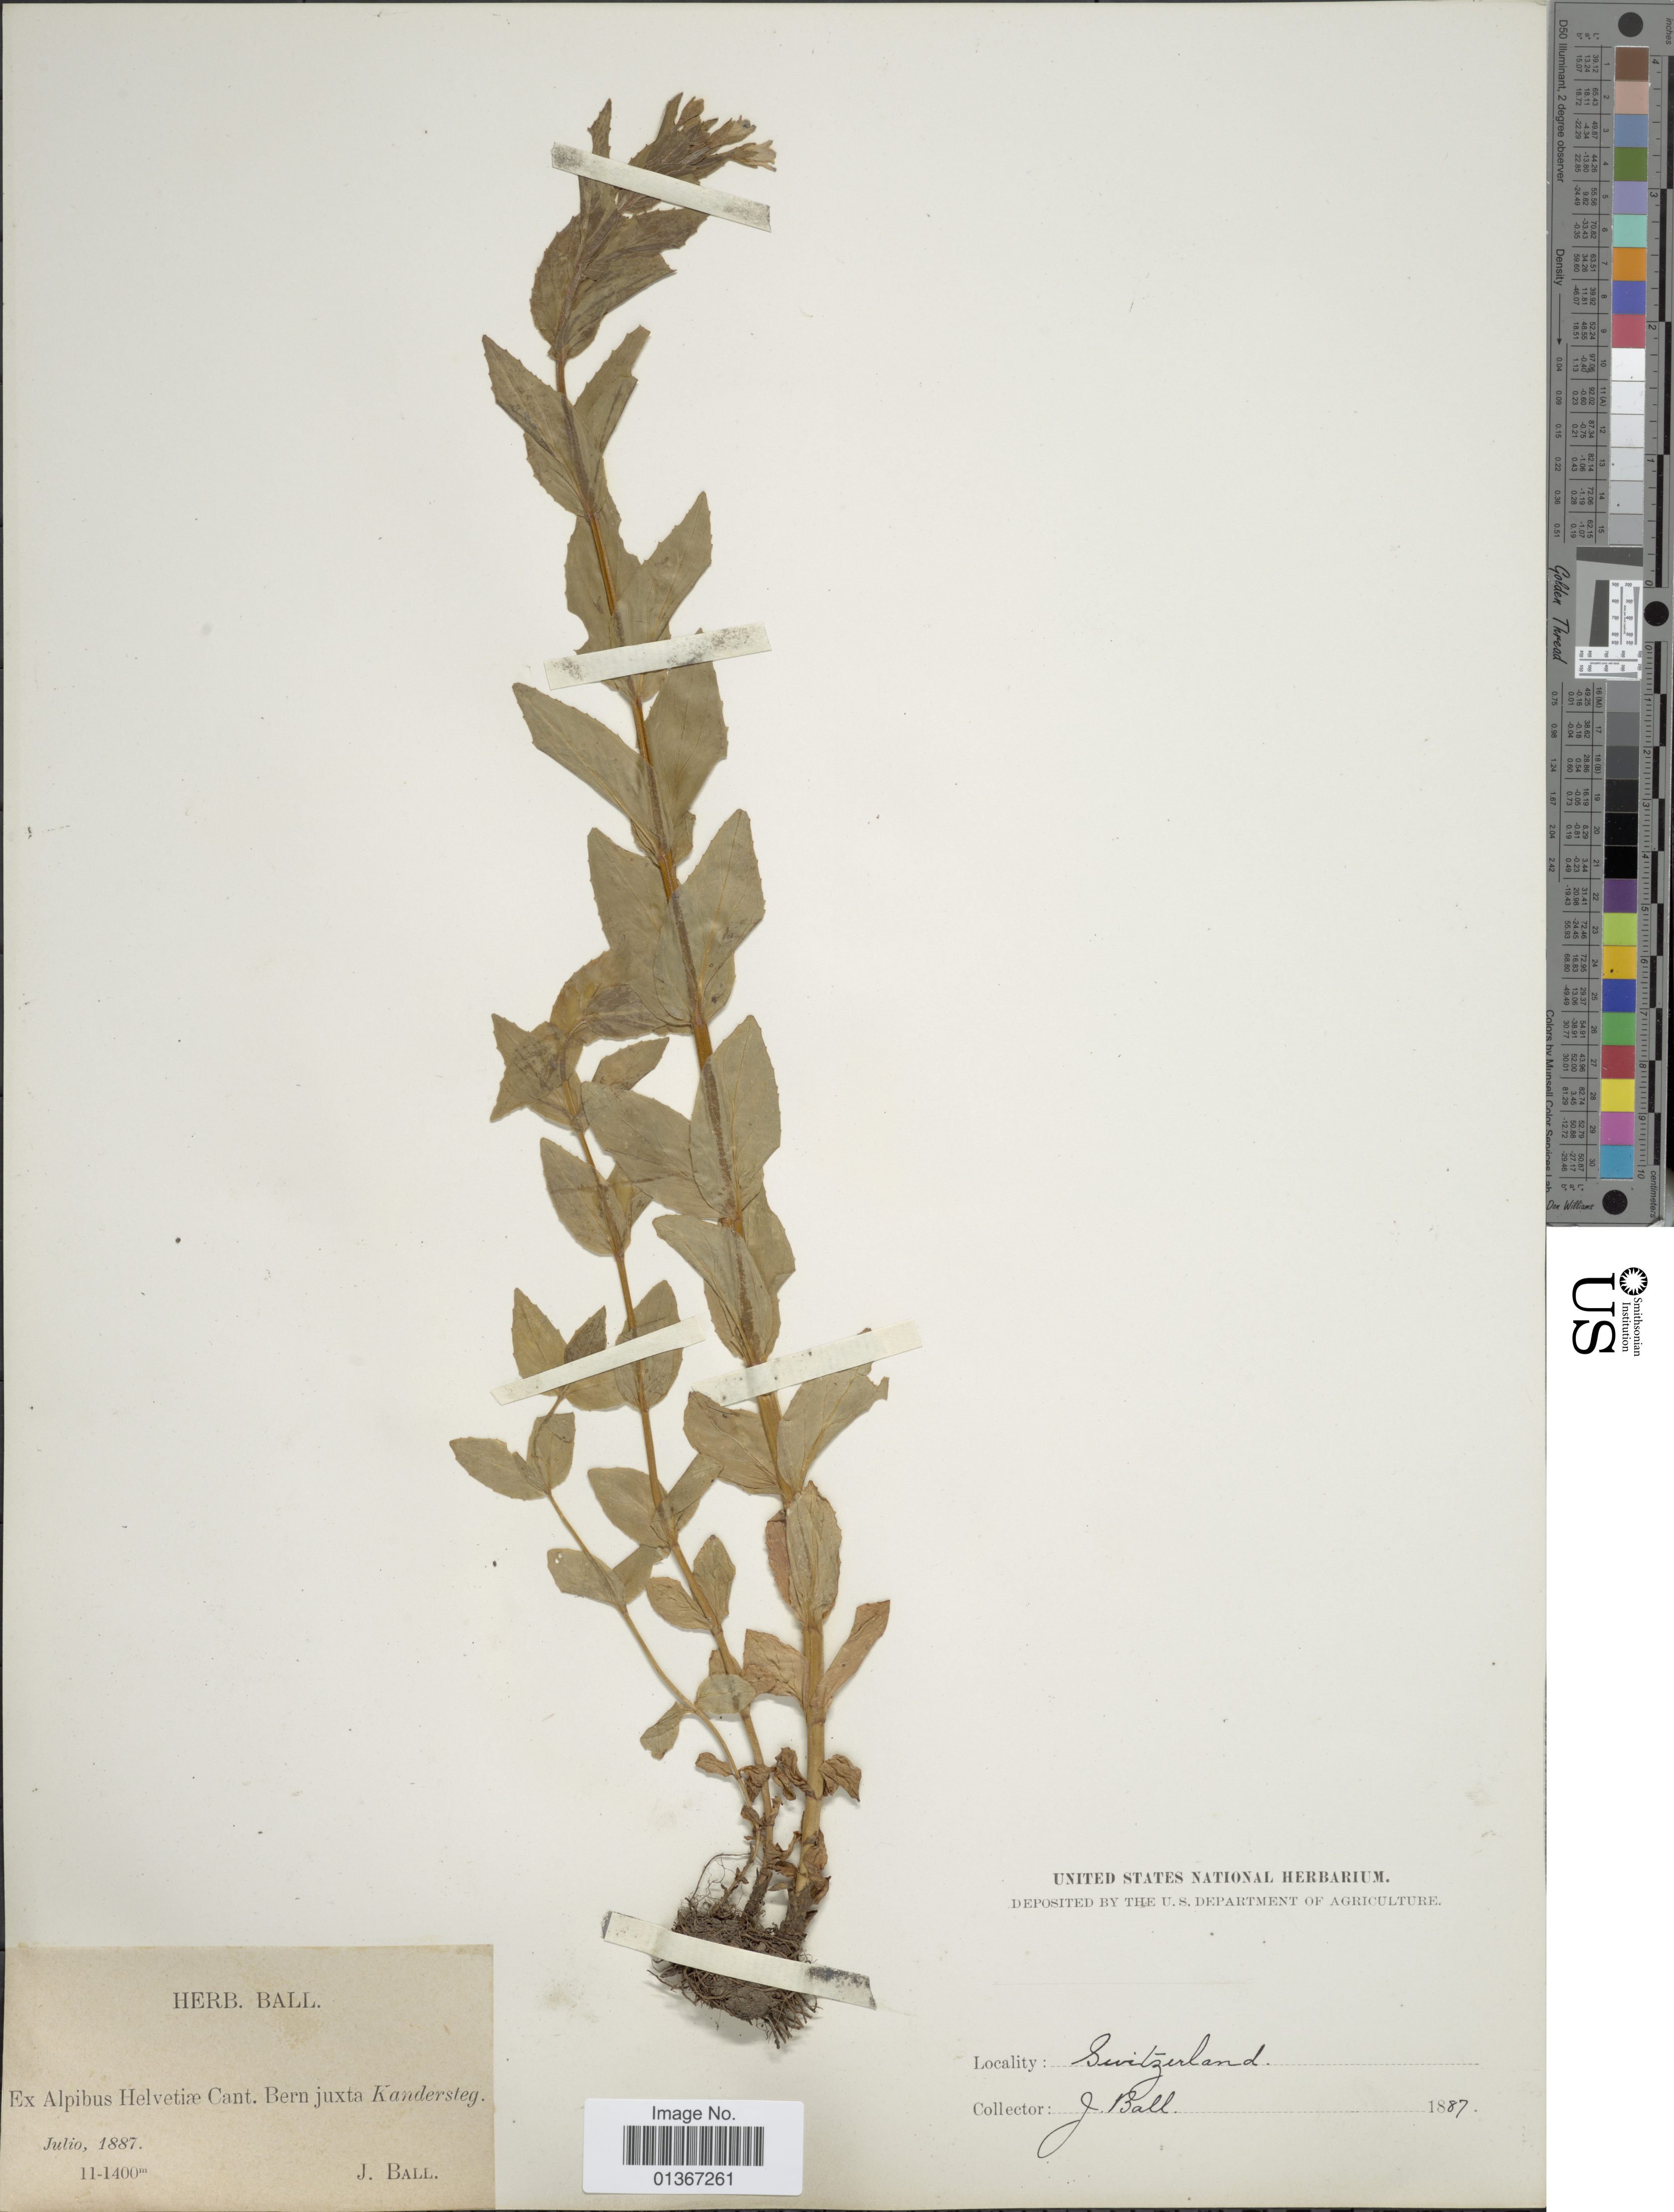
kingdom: Plantae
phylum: Tracheophyta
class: Magnoliopsida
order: Myrtales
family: Onagraceae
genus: Epilobium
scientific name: Epilobium sp.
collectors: J. Ball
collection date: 1887-07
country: Switzerland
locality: Ex Alpibus Helvetiæ Cant. Bern juxta Kandersteg.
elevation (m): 1100